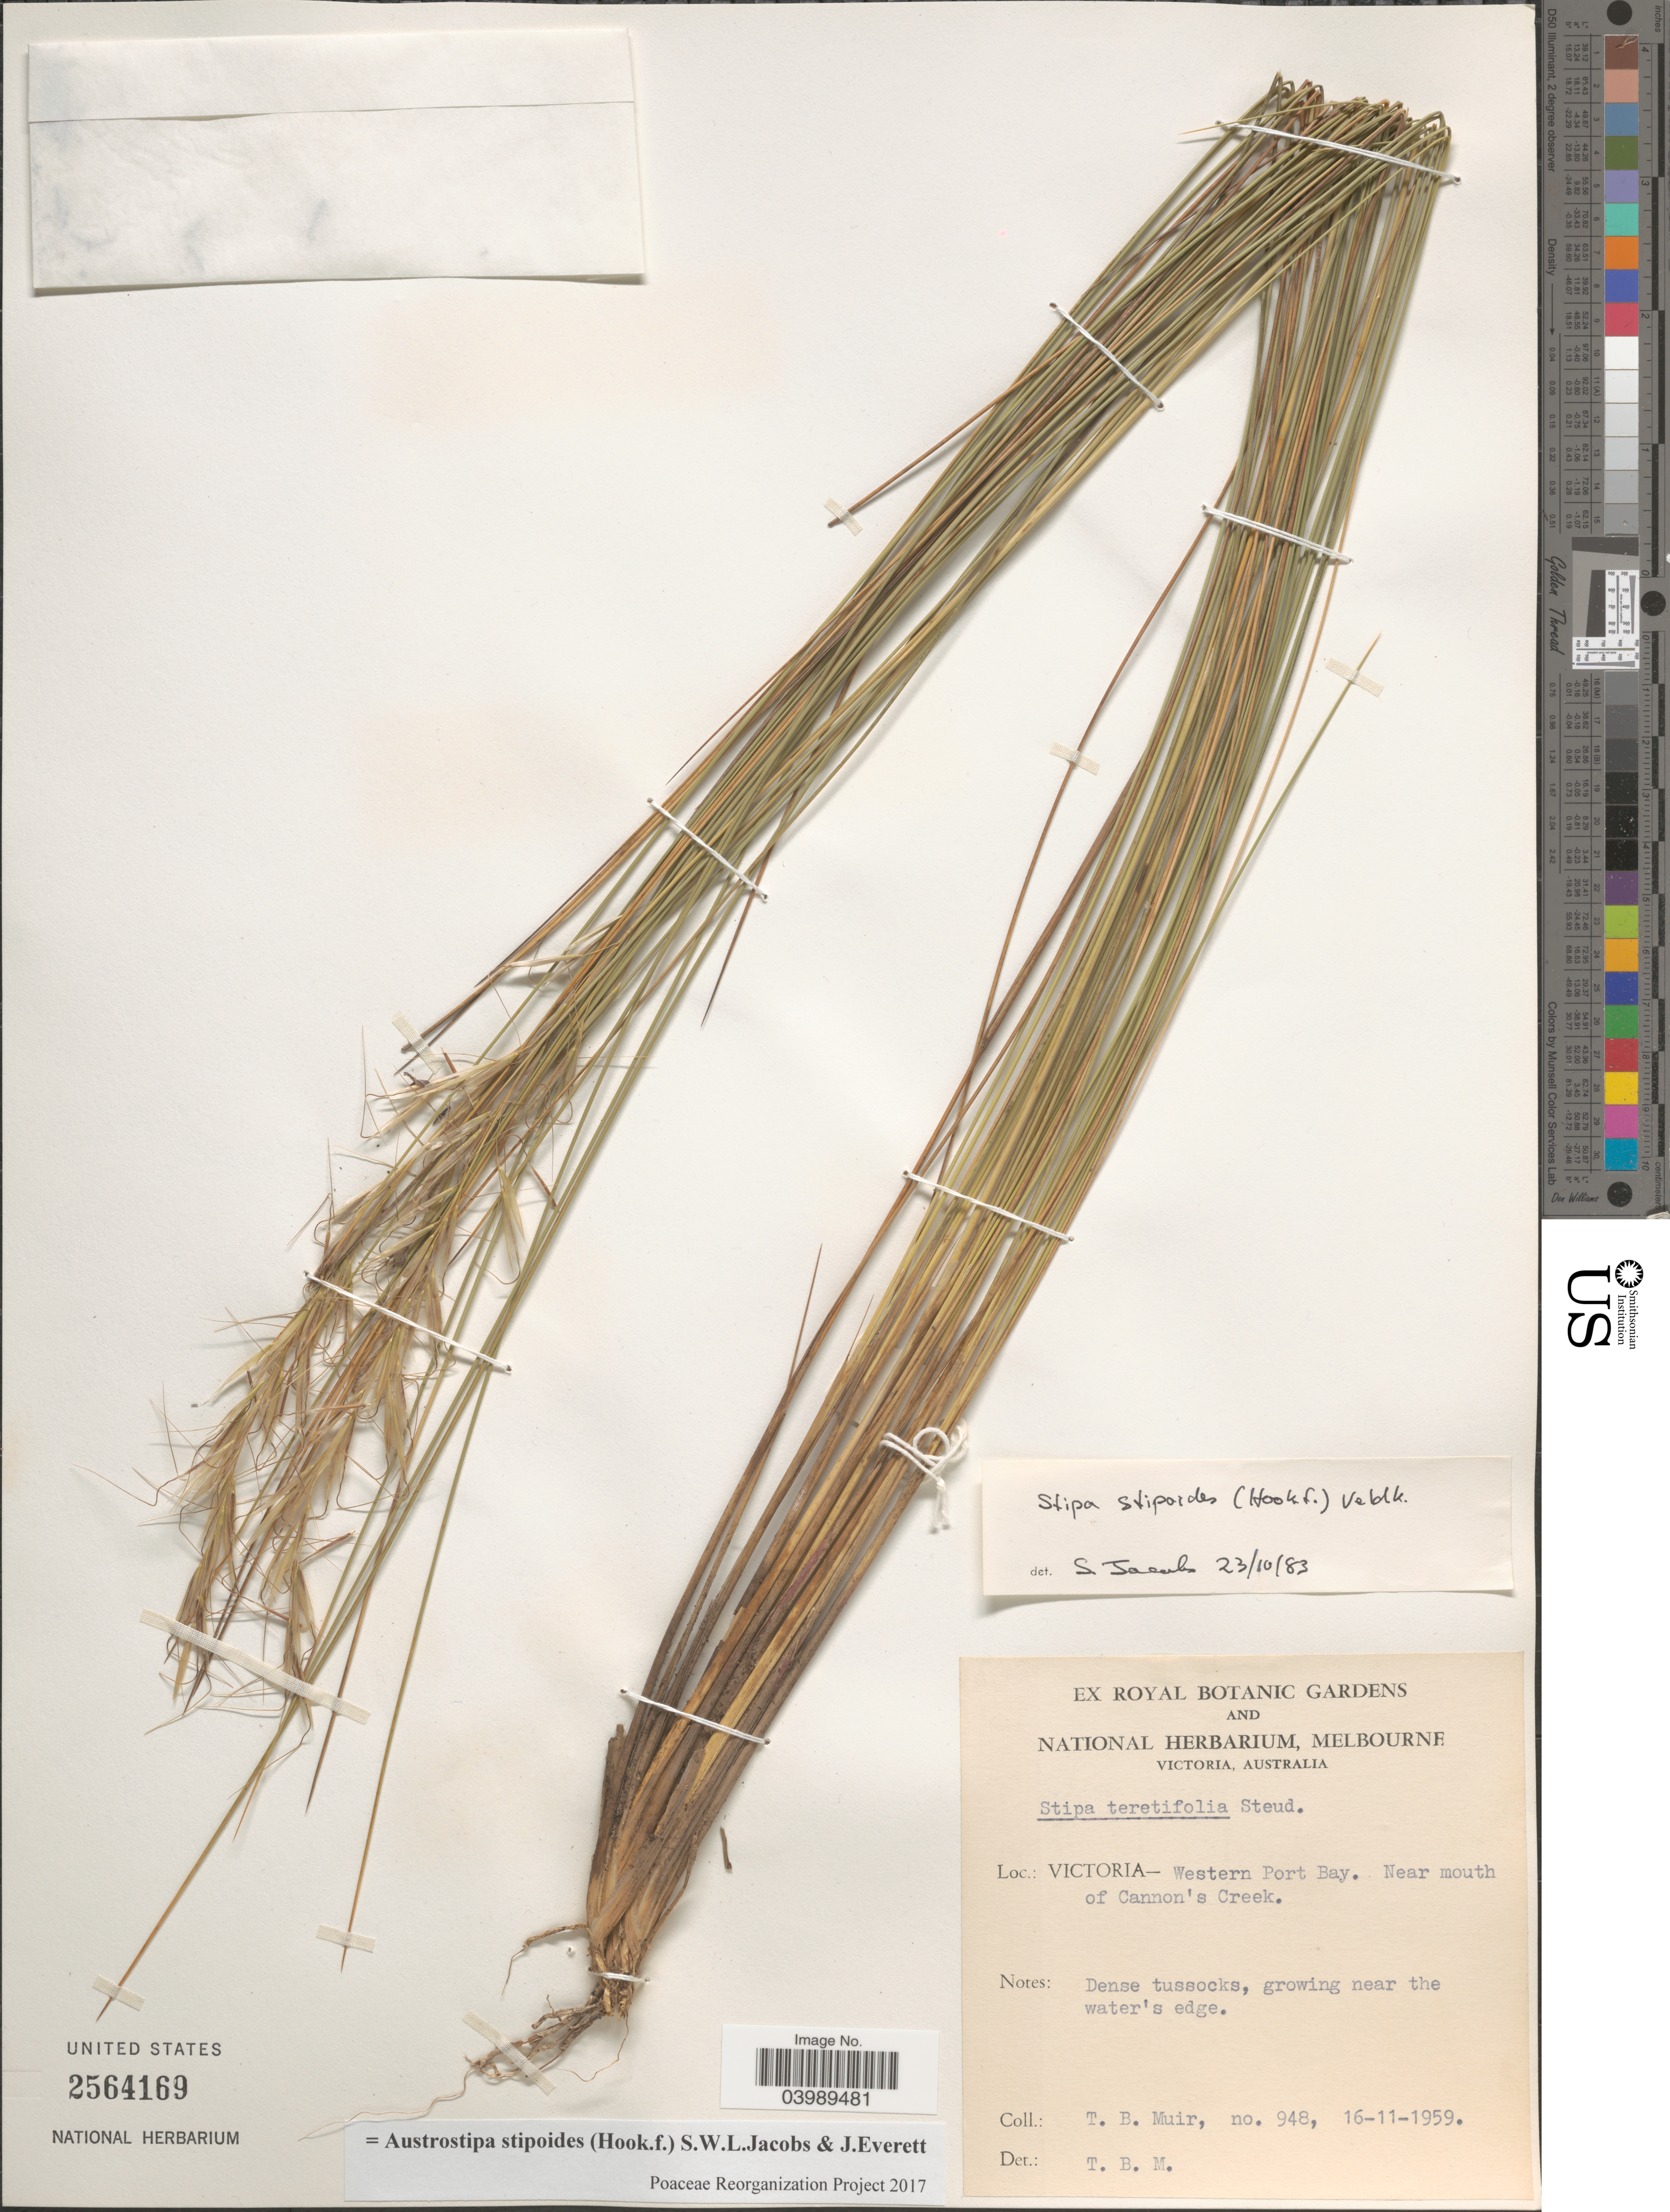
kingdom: Plantae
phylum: Tracheophyta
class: Liliopsida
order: Poales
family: Poaceae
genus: Austrostipa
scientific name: Austrostipa stipoides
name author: (Hook. f.) S.W.L. Jacobs & J. Everett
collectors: T. Muir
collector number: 948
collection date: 1959-11-16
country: Australia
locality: Victoria. Western Port Bay. Near mouth of Cannon's Creek.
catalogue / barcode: US 2564169